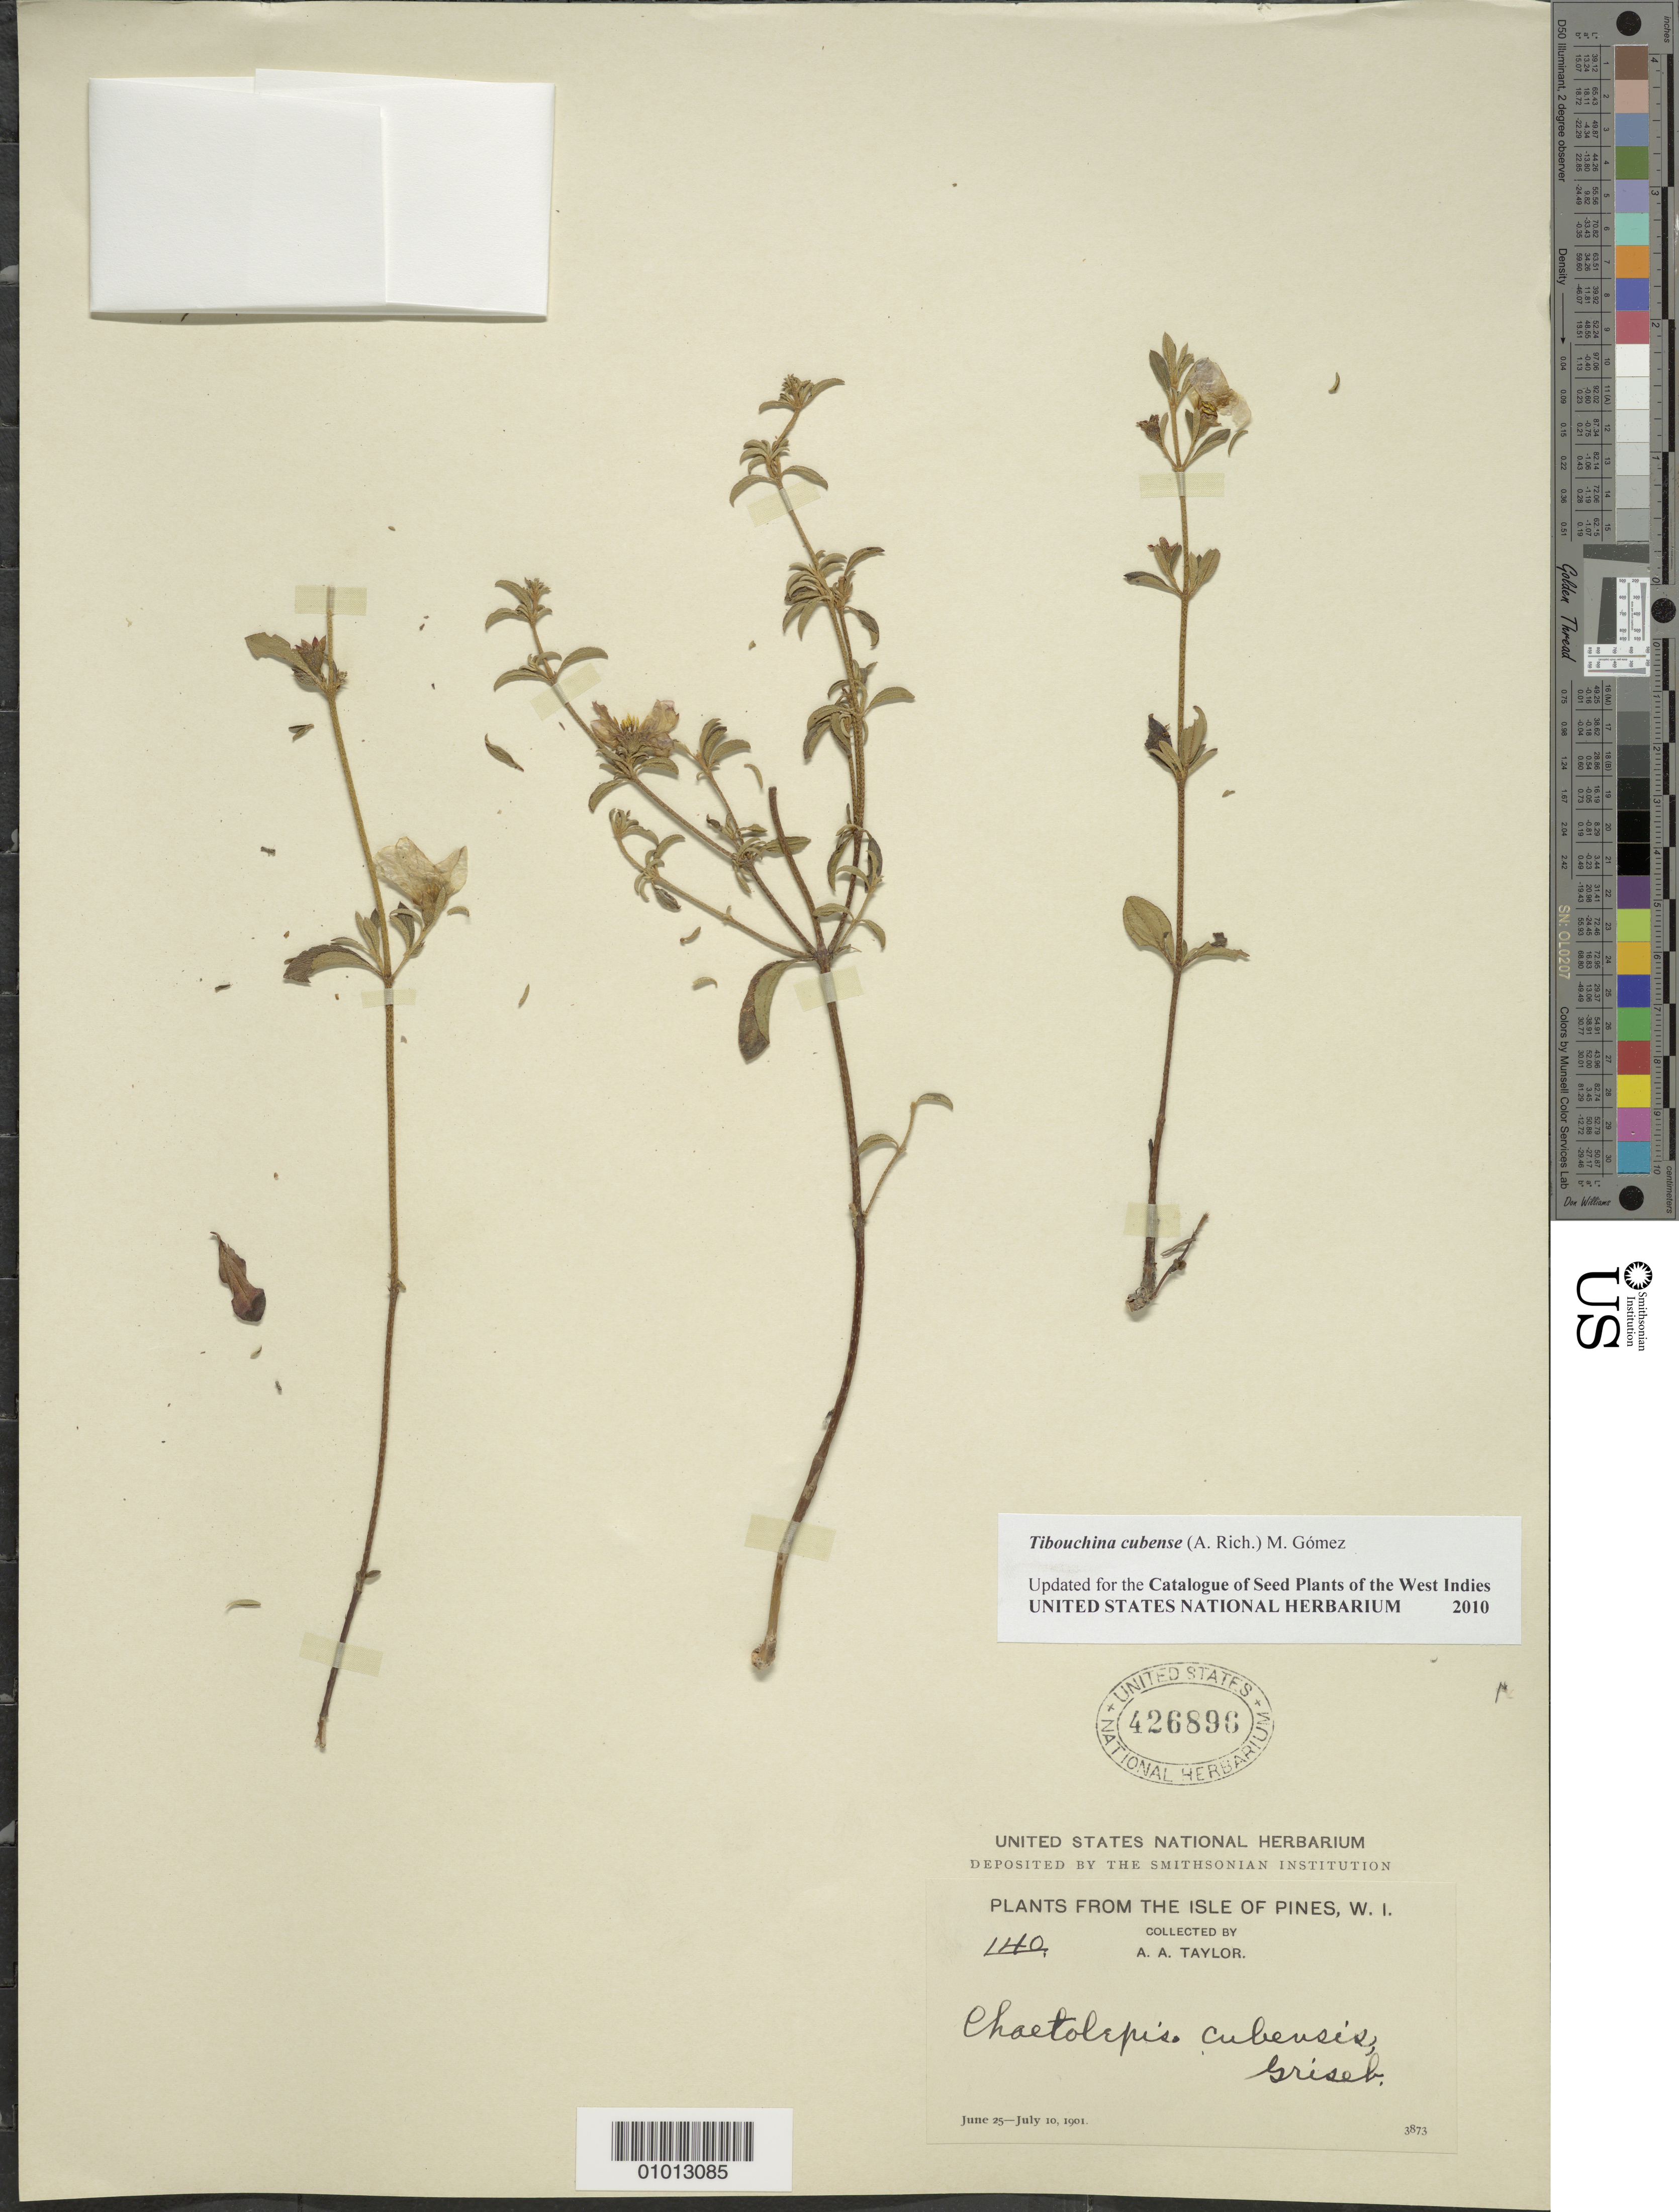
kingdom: Plantae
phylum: Tracheophyta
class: Magnoliopsida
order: Myrtales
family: Melastomataceae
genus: Arthrostemma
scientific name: Arthrostemma cubense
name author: A. Rich.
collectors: A. A. Taylor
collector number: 140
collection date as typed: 25 Jun 1901 to 10 Jul 1901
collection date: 1901-06-25/1901-07-10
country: Cuba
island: Isla de la Juventud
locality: Isle of Pines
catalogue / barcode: US 426896